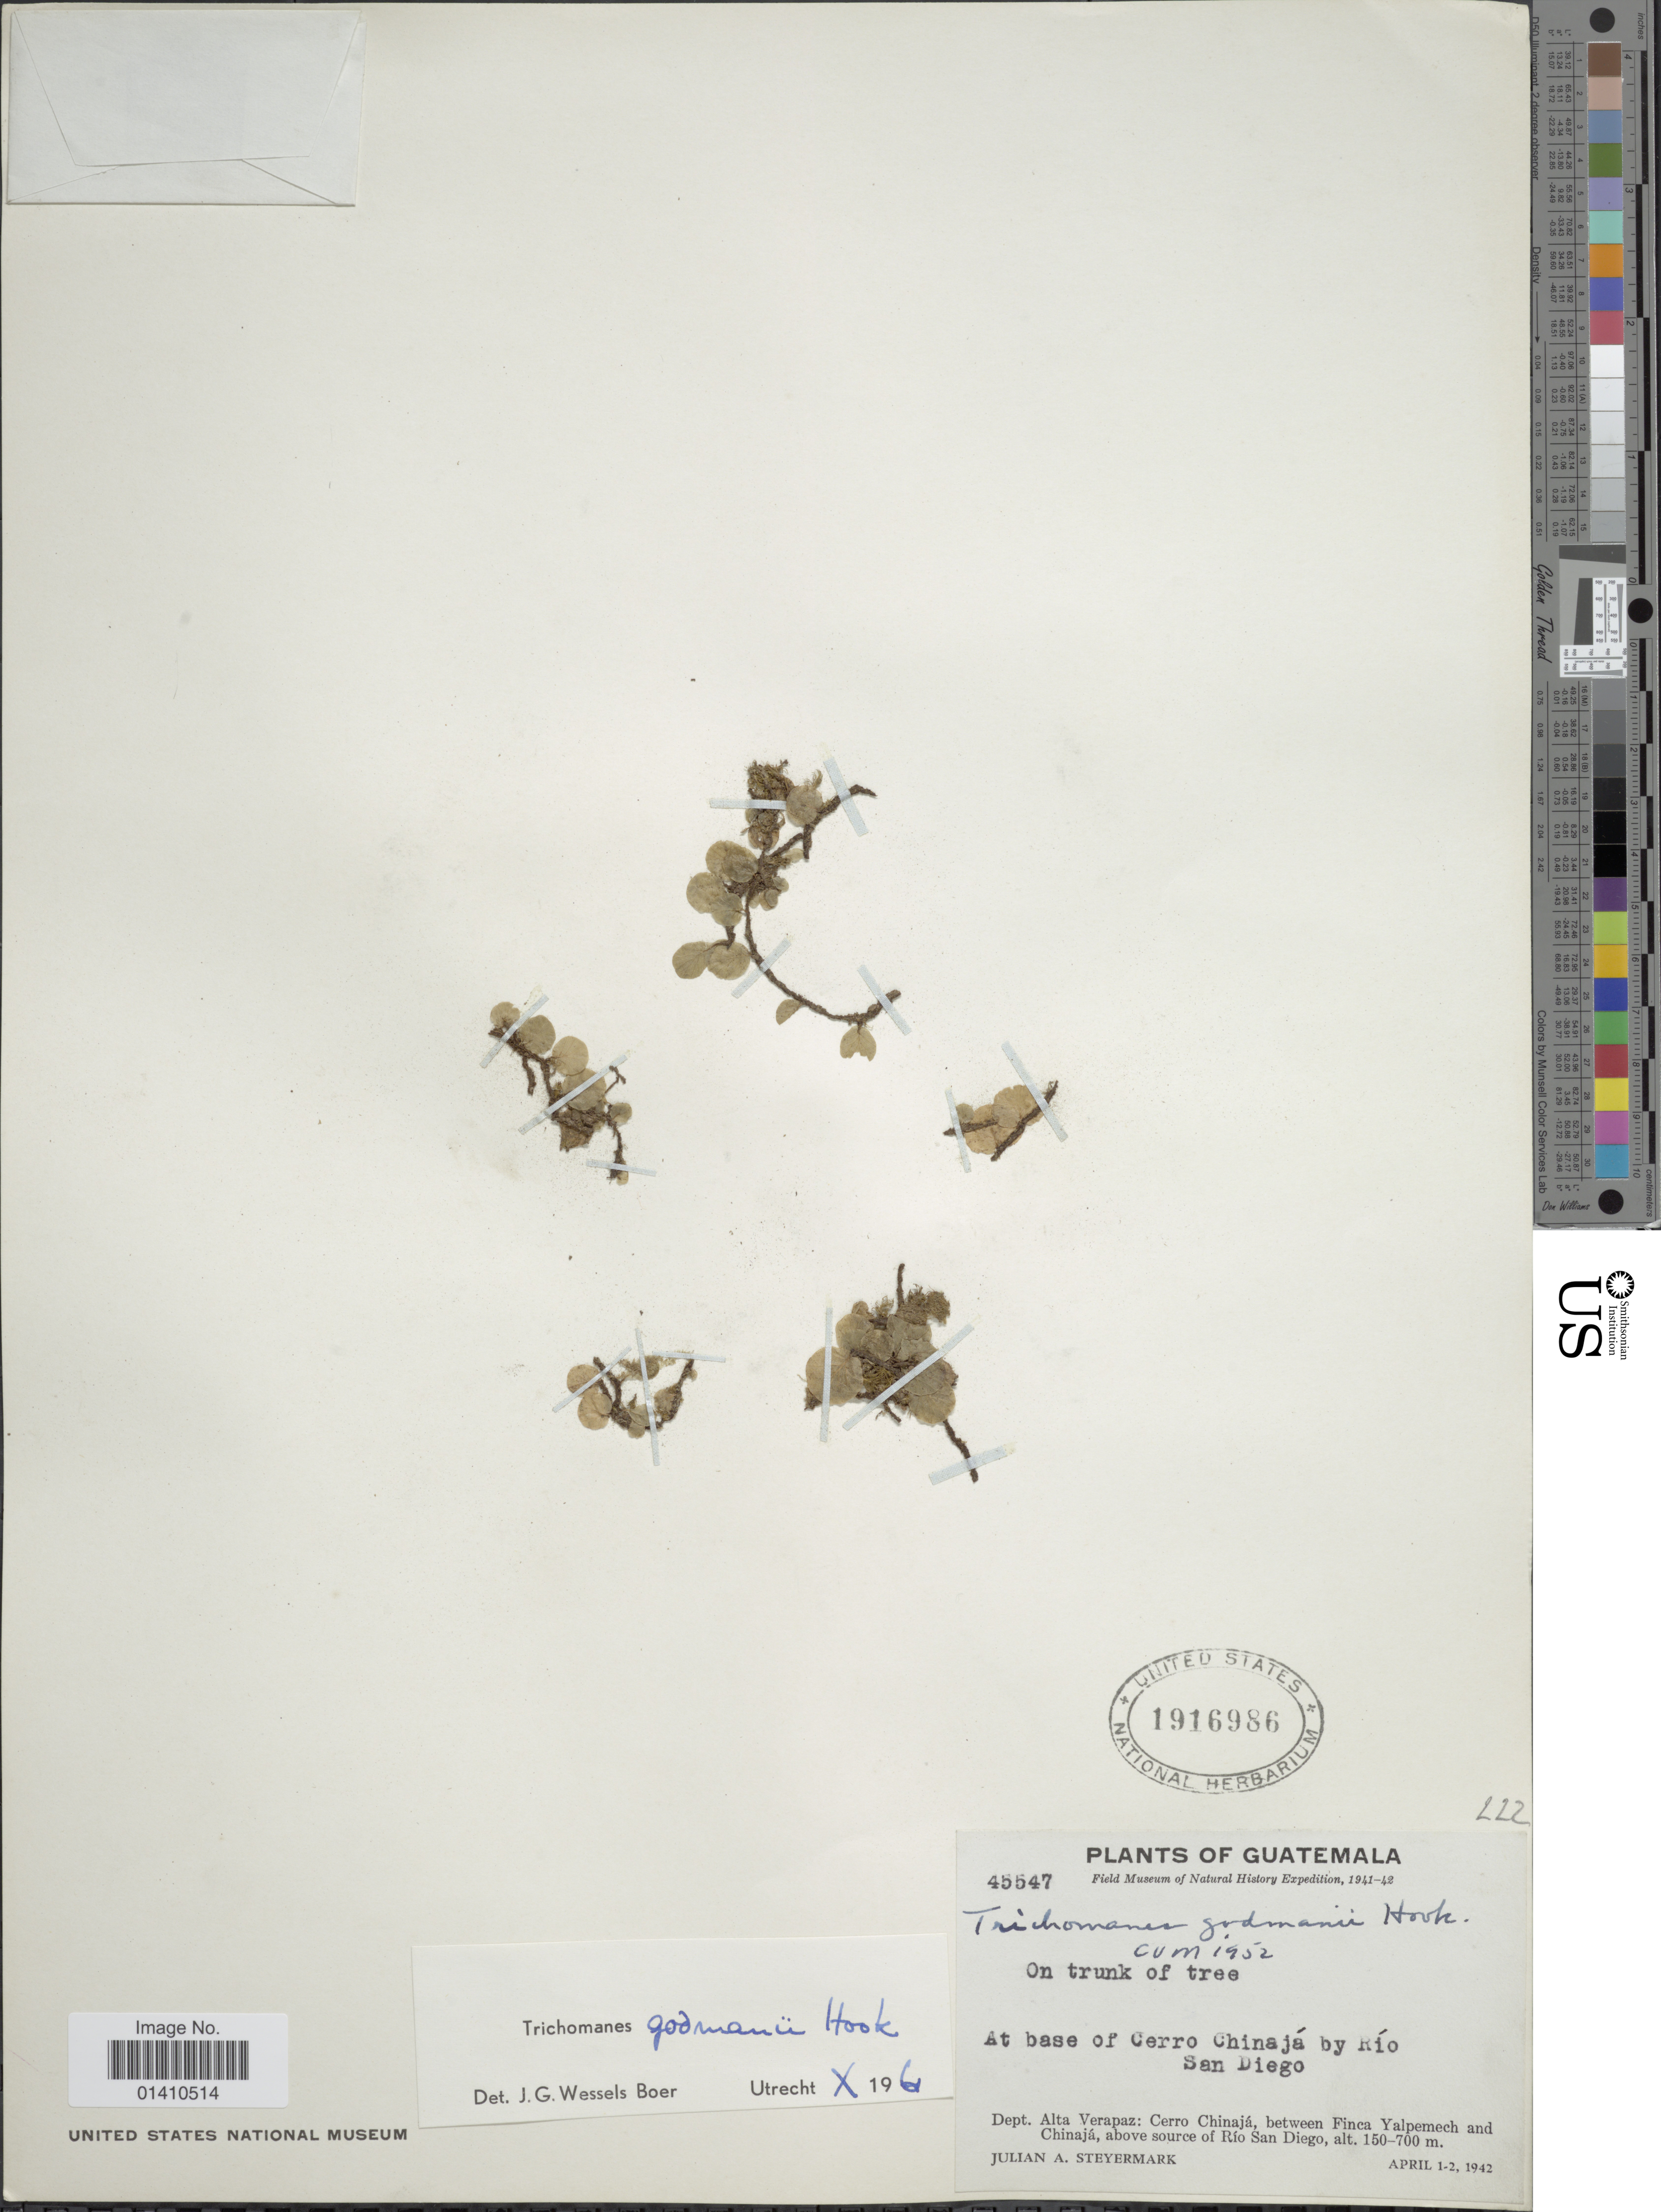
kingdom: Plantae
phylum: Tracheophyta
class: Polypodiopsida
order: Hymenophyllales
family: Hymenophyllaceae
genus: Didymoglossum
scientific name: Didymoglossum godmanii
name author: (Hook. ex Baker) Ebihara & Dubuisson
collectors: J. Steyermark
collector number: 45547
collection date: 1942-04-01/1942-04-02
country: Guatemala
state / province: Alta Verapaz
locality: Cerro Chinaja, between Finca Yalpemech and Chinaja, above source of Rio San Diego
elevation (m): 150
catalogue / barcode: US 1916986